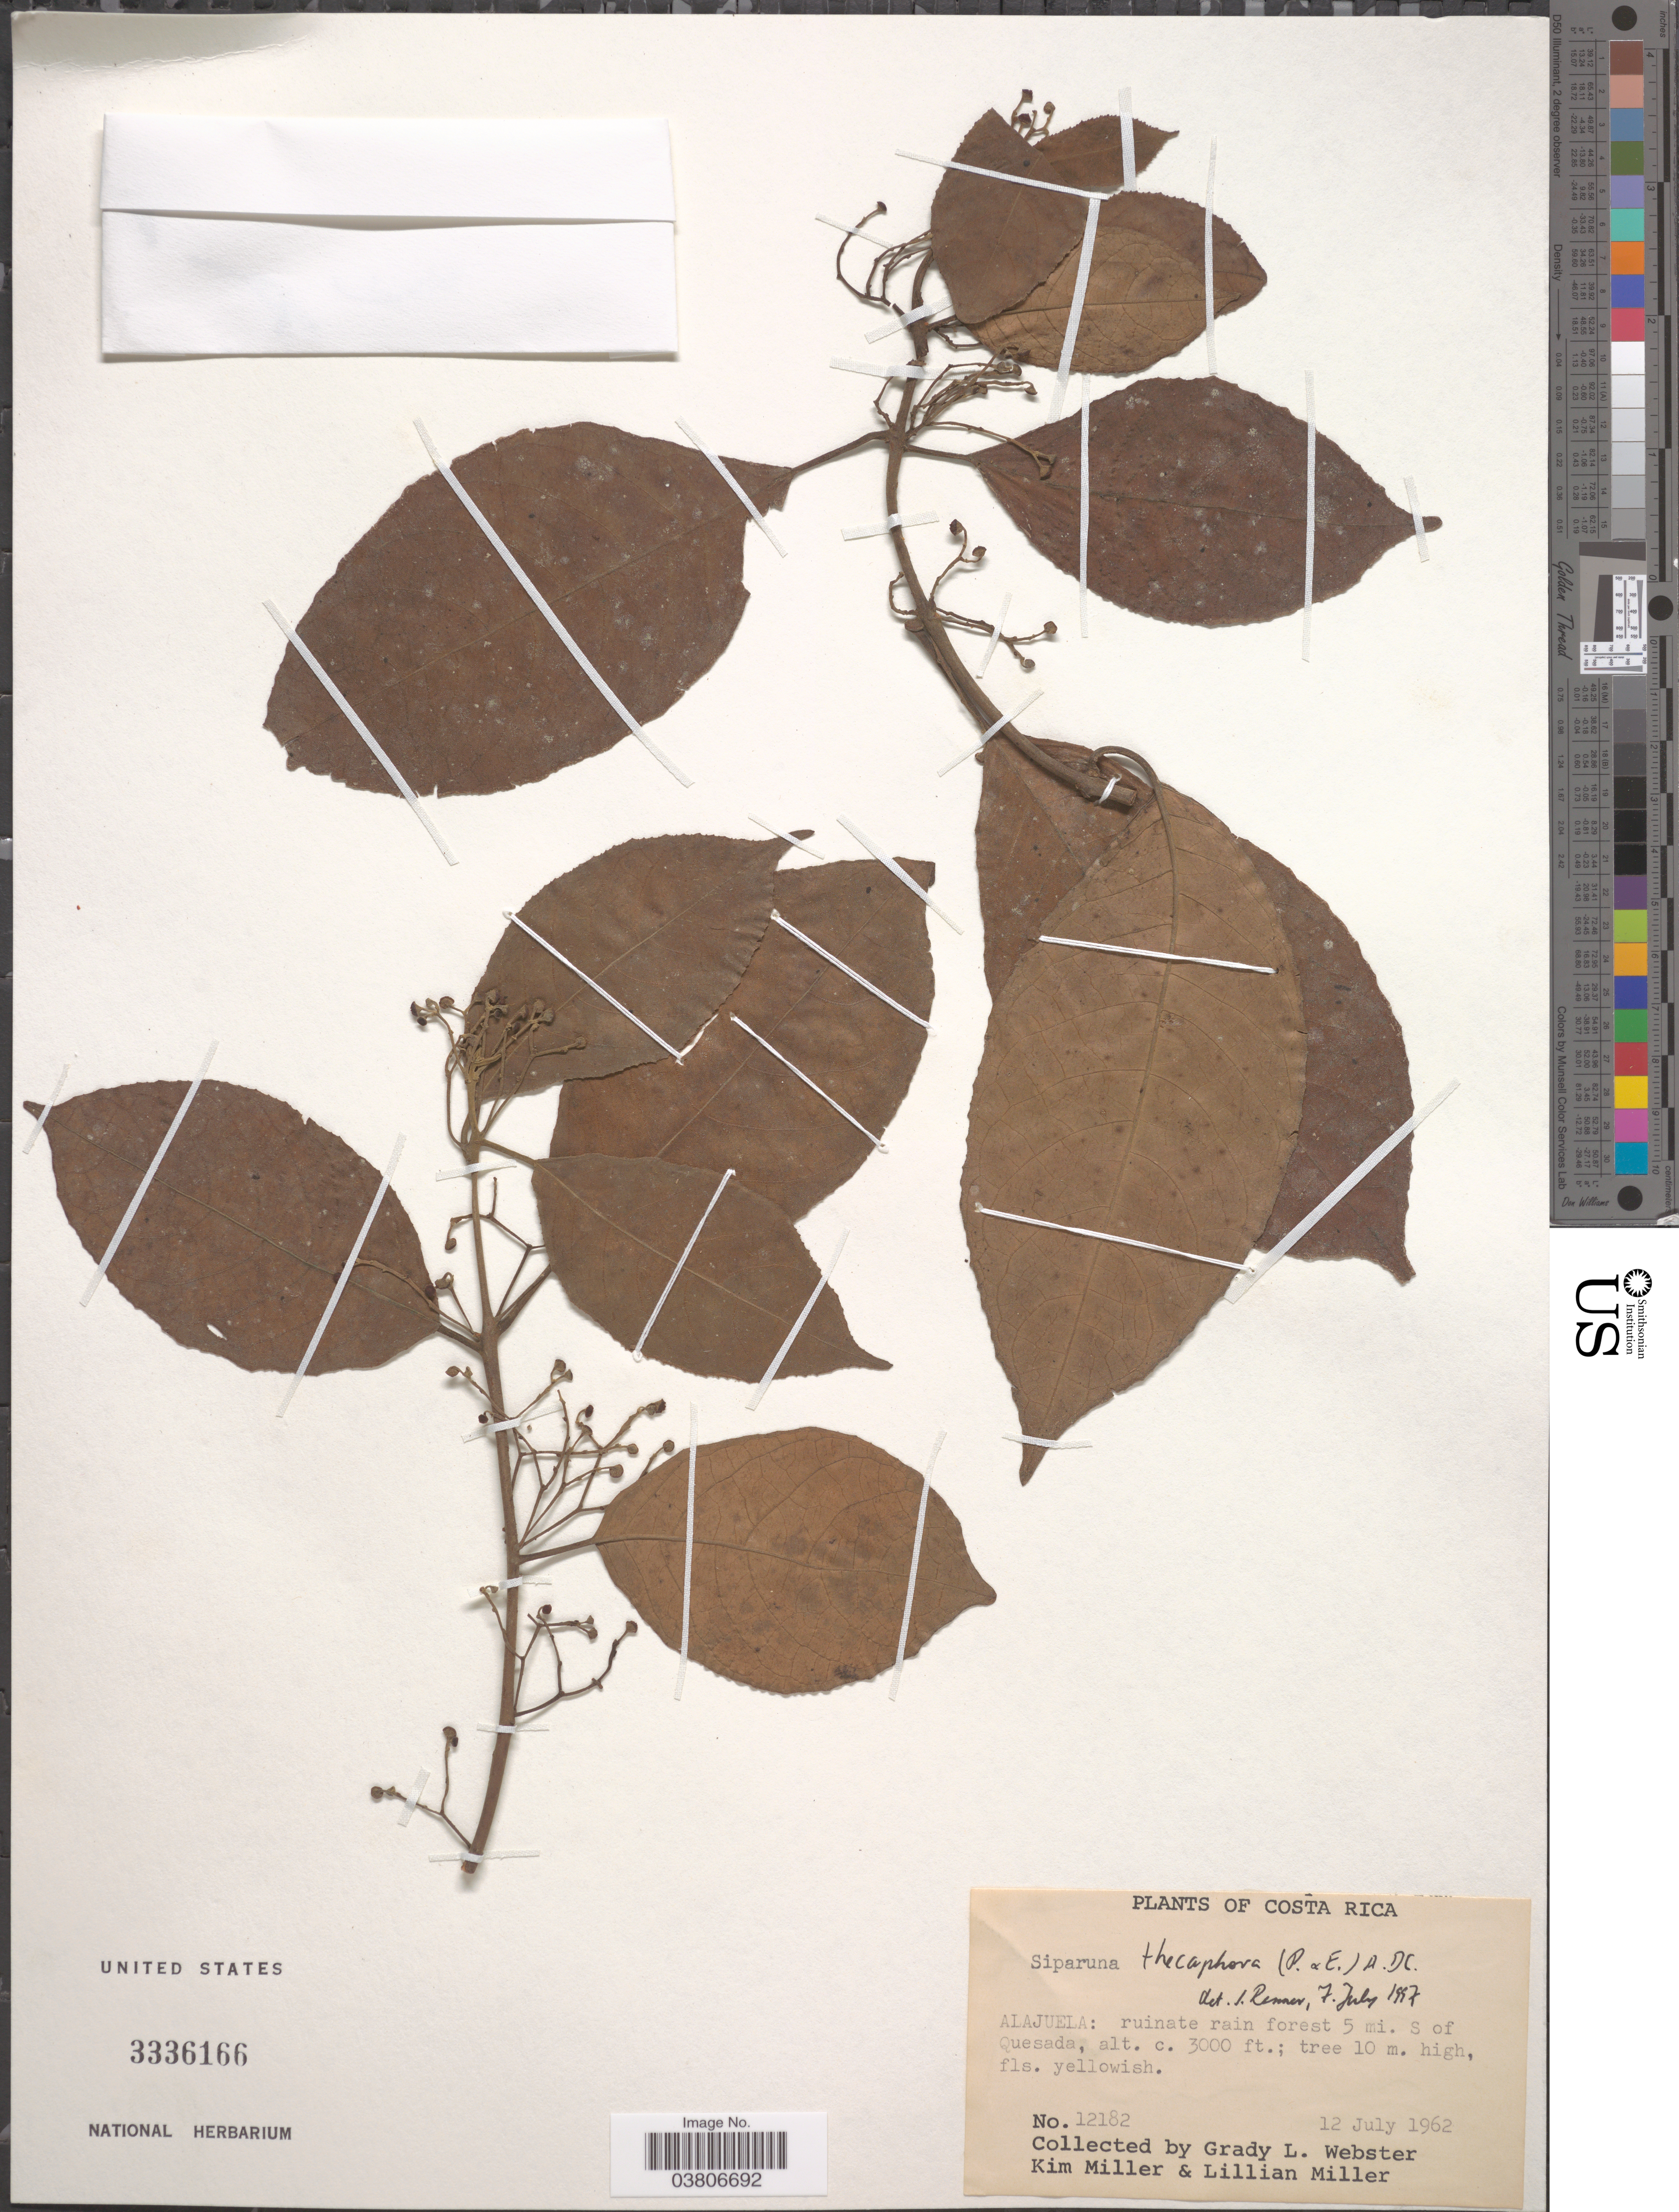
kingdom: Plantae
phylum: Tracheophyta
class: Magnoliopsida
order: Laurales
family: Siparunaceae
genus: Siparuna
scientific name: Siparuna thecaphora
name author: (Poepp. & Endl.) A. DC.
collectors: G. L. Webster, K. Miller & L. Miller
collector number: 12182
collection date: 1962-07-12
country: Costa Rica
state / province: Alajuela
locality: Ruinate rain forest 5 mi. S of Quesada.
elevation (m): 914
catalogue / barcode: US 3336166